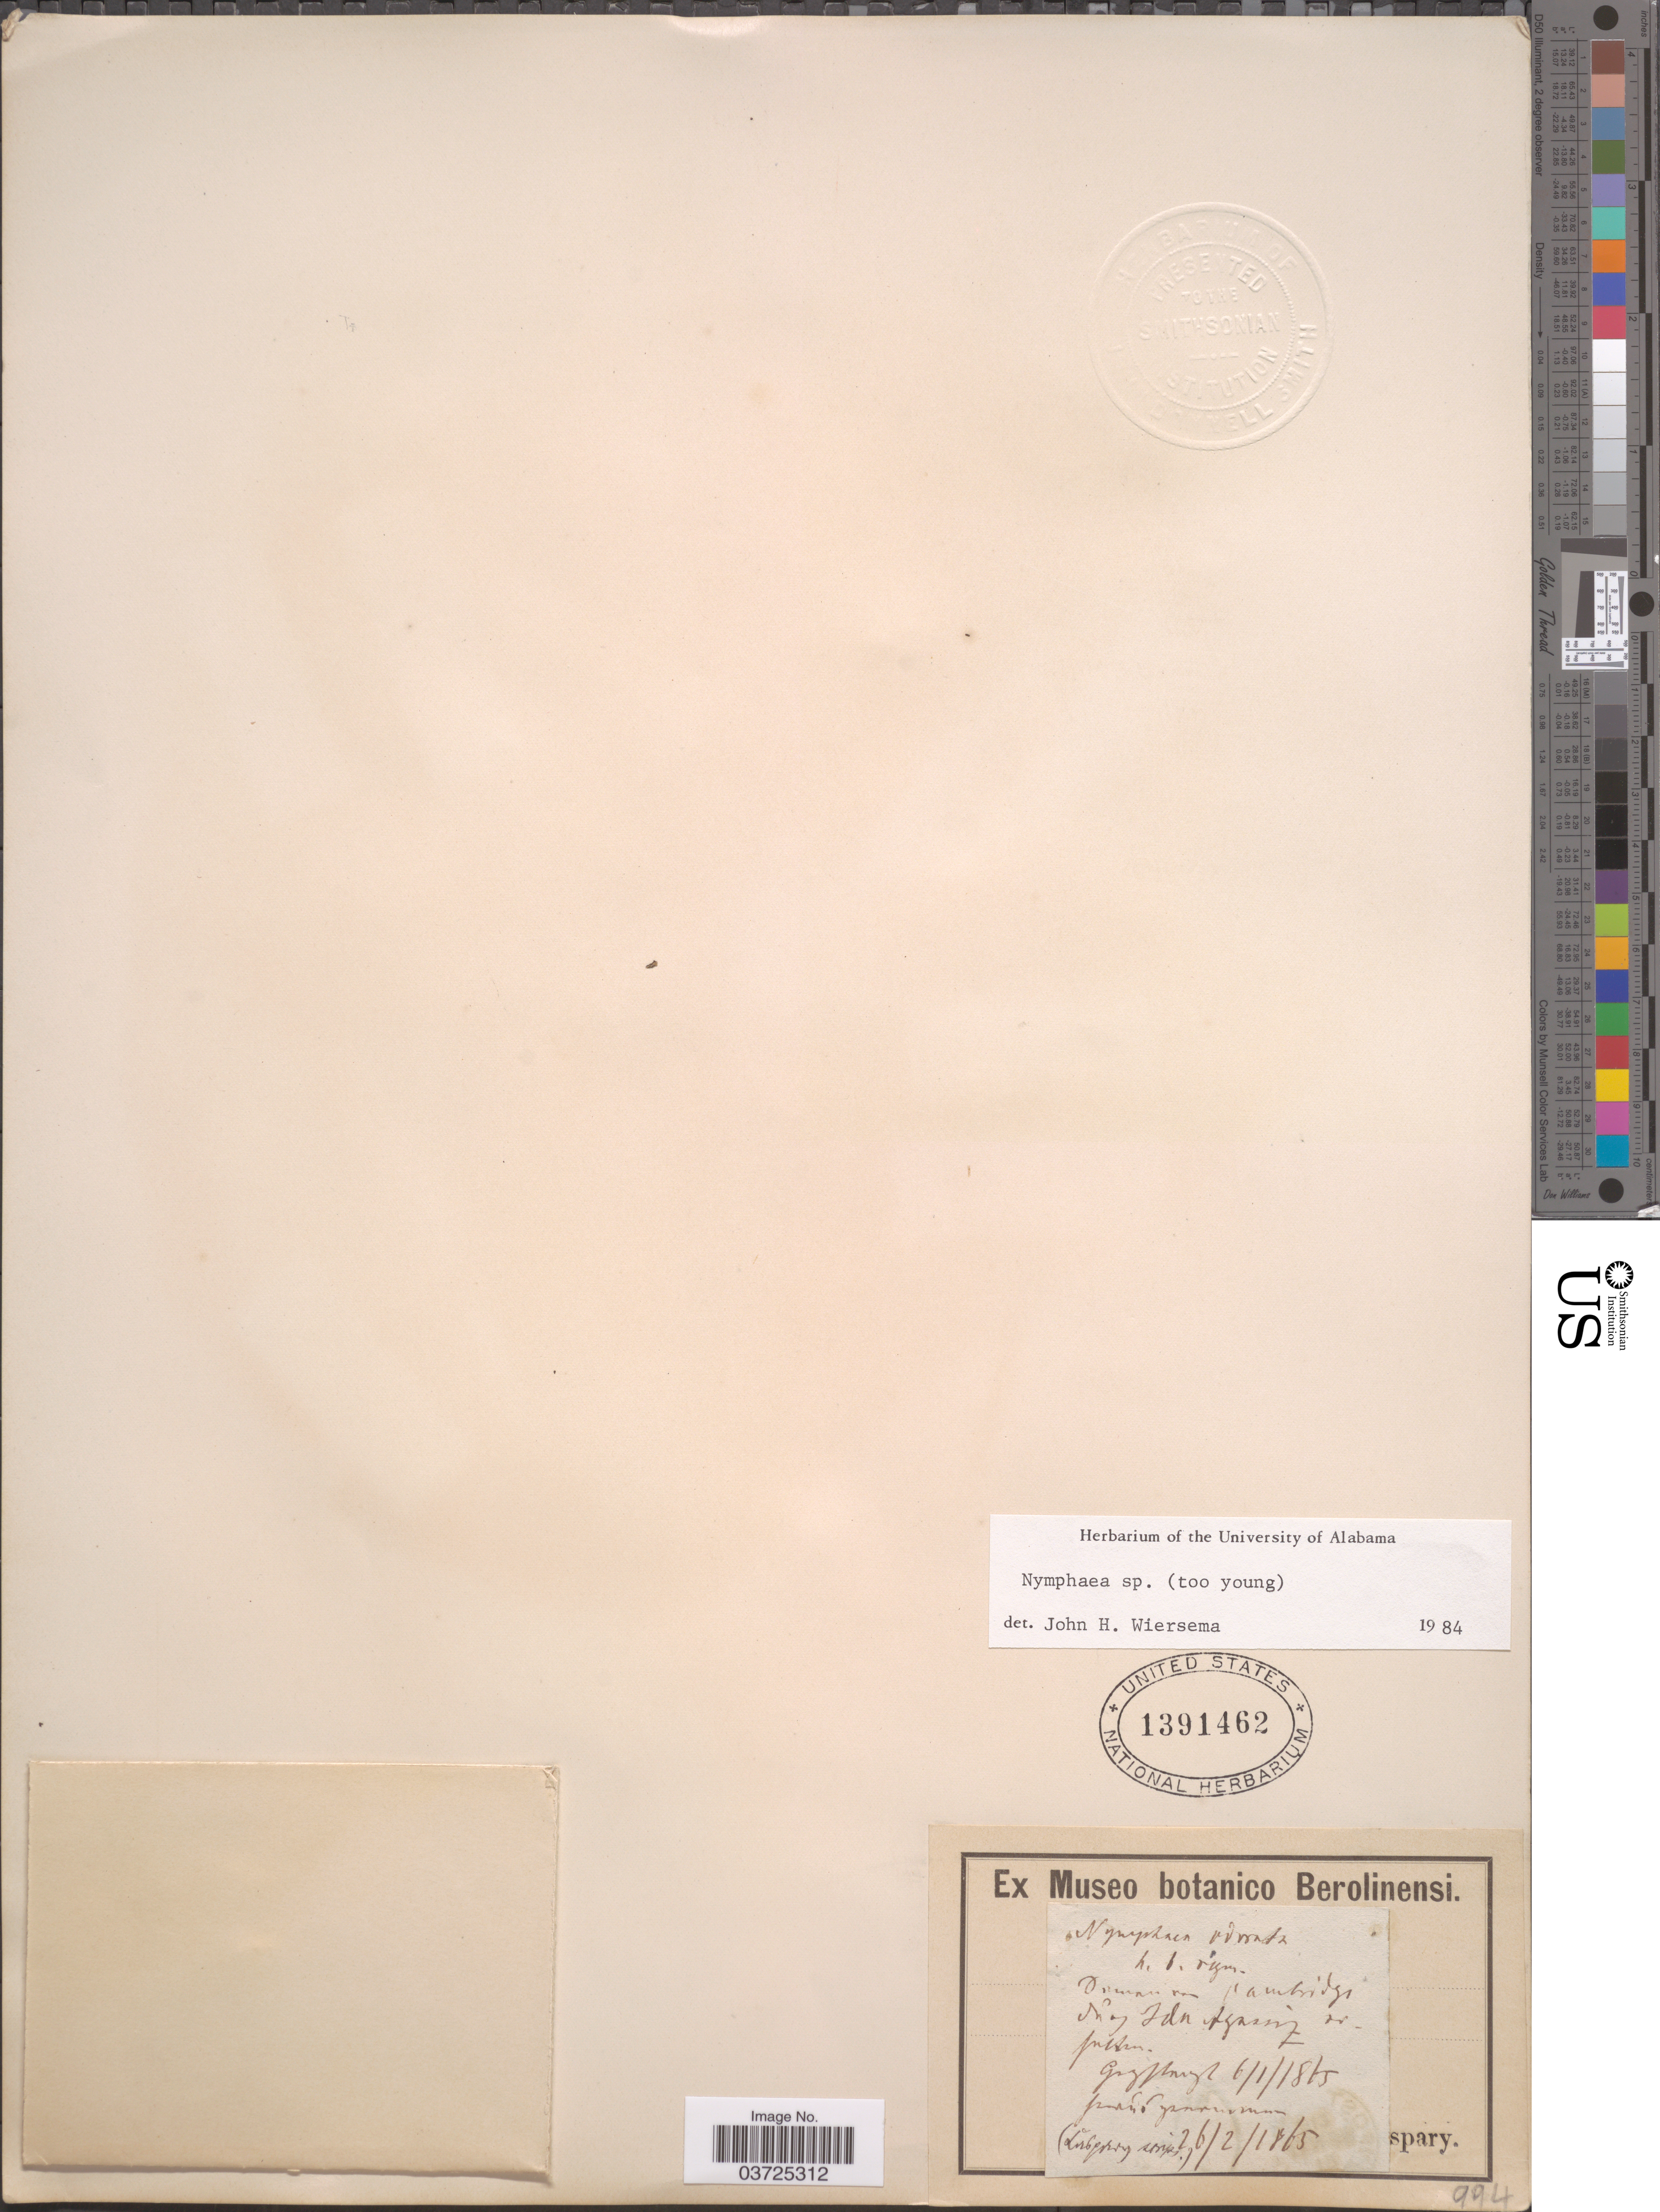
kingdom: Plantae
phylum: Tracheophyta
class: Magnoliopsida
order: Nymphaeales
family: Nymphaeaceae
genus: Nymphaea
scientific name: Nymphaea sp.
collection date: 1865-01-06/1865-02-26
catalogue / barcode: US 1391462